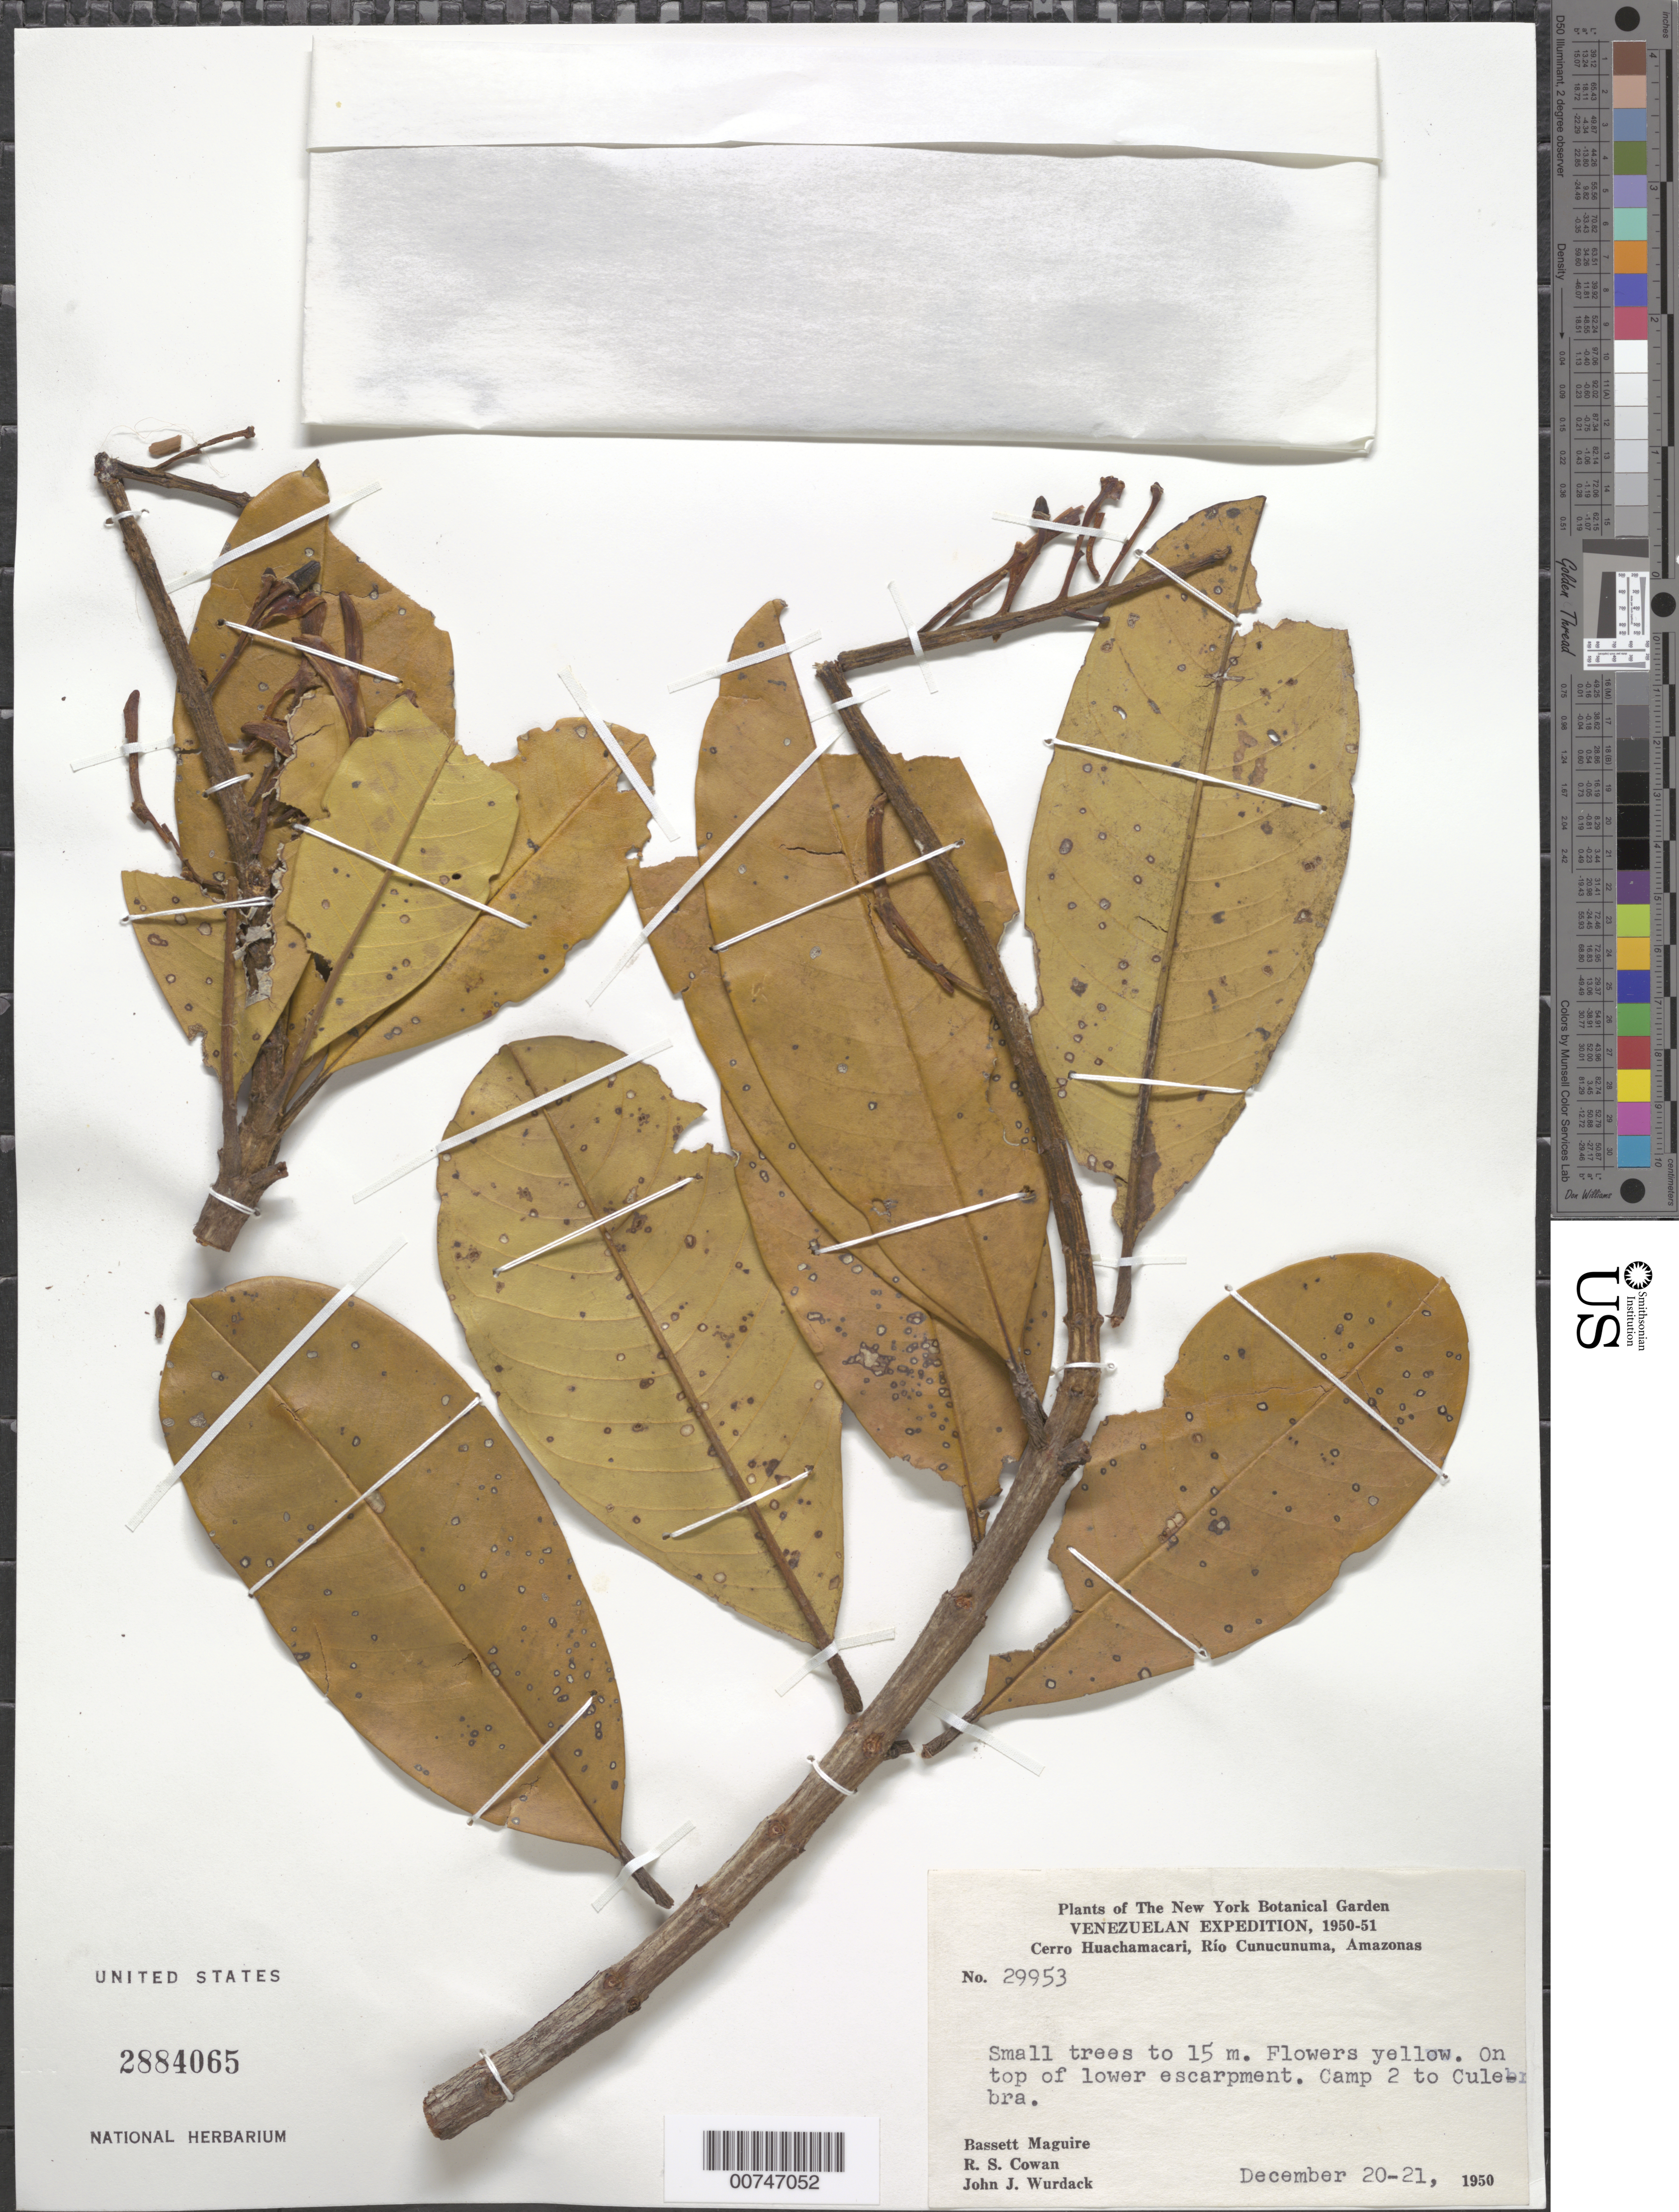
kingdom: Plantae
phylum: Tracheophyta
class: Magnoliopsida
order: Myrtales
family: Vochysiaceae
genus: Vochysia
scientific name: Vochysia sp.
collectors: B. Maguire, R. S. Cowan & J. J. Wurdack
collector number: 29953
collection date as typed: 20-Dec-50 to 21-Dec-50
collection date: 1950-12-20/1950-12-21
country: Venezuela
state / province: Amazonas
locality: Cerro Huachamacari, Camp II to Culebra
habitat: Top of lower escarpment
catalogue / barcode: US 2884065